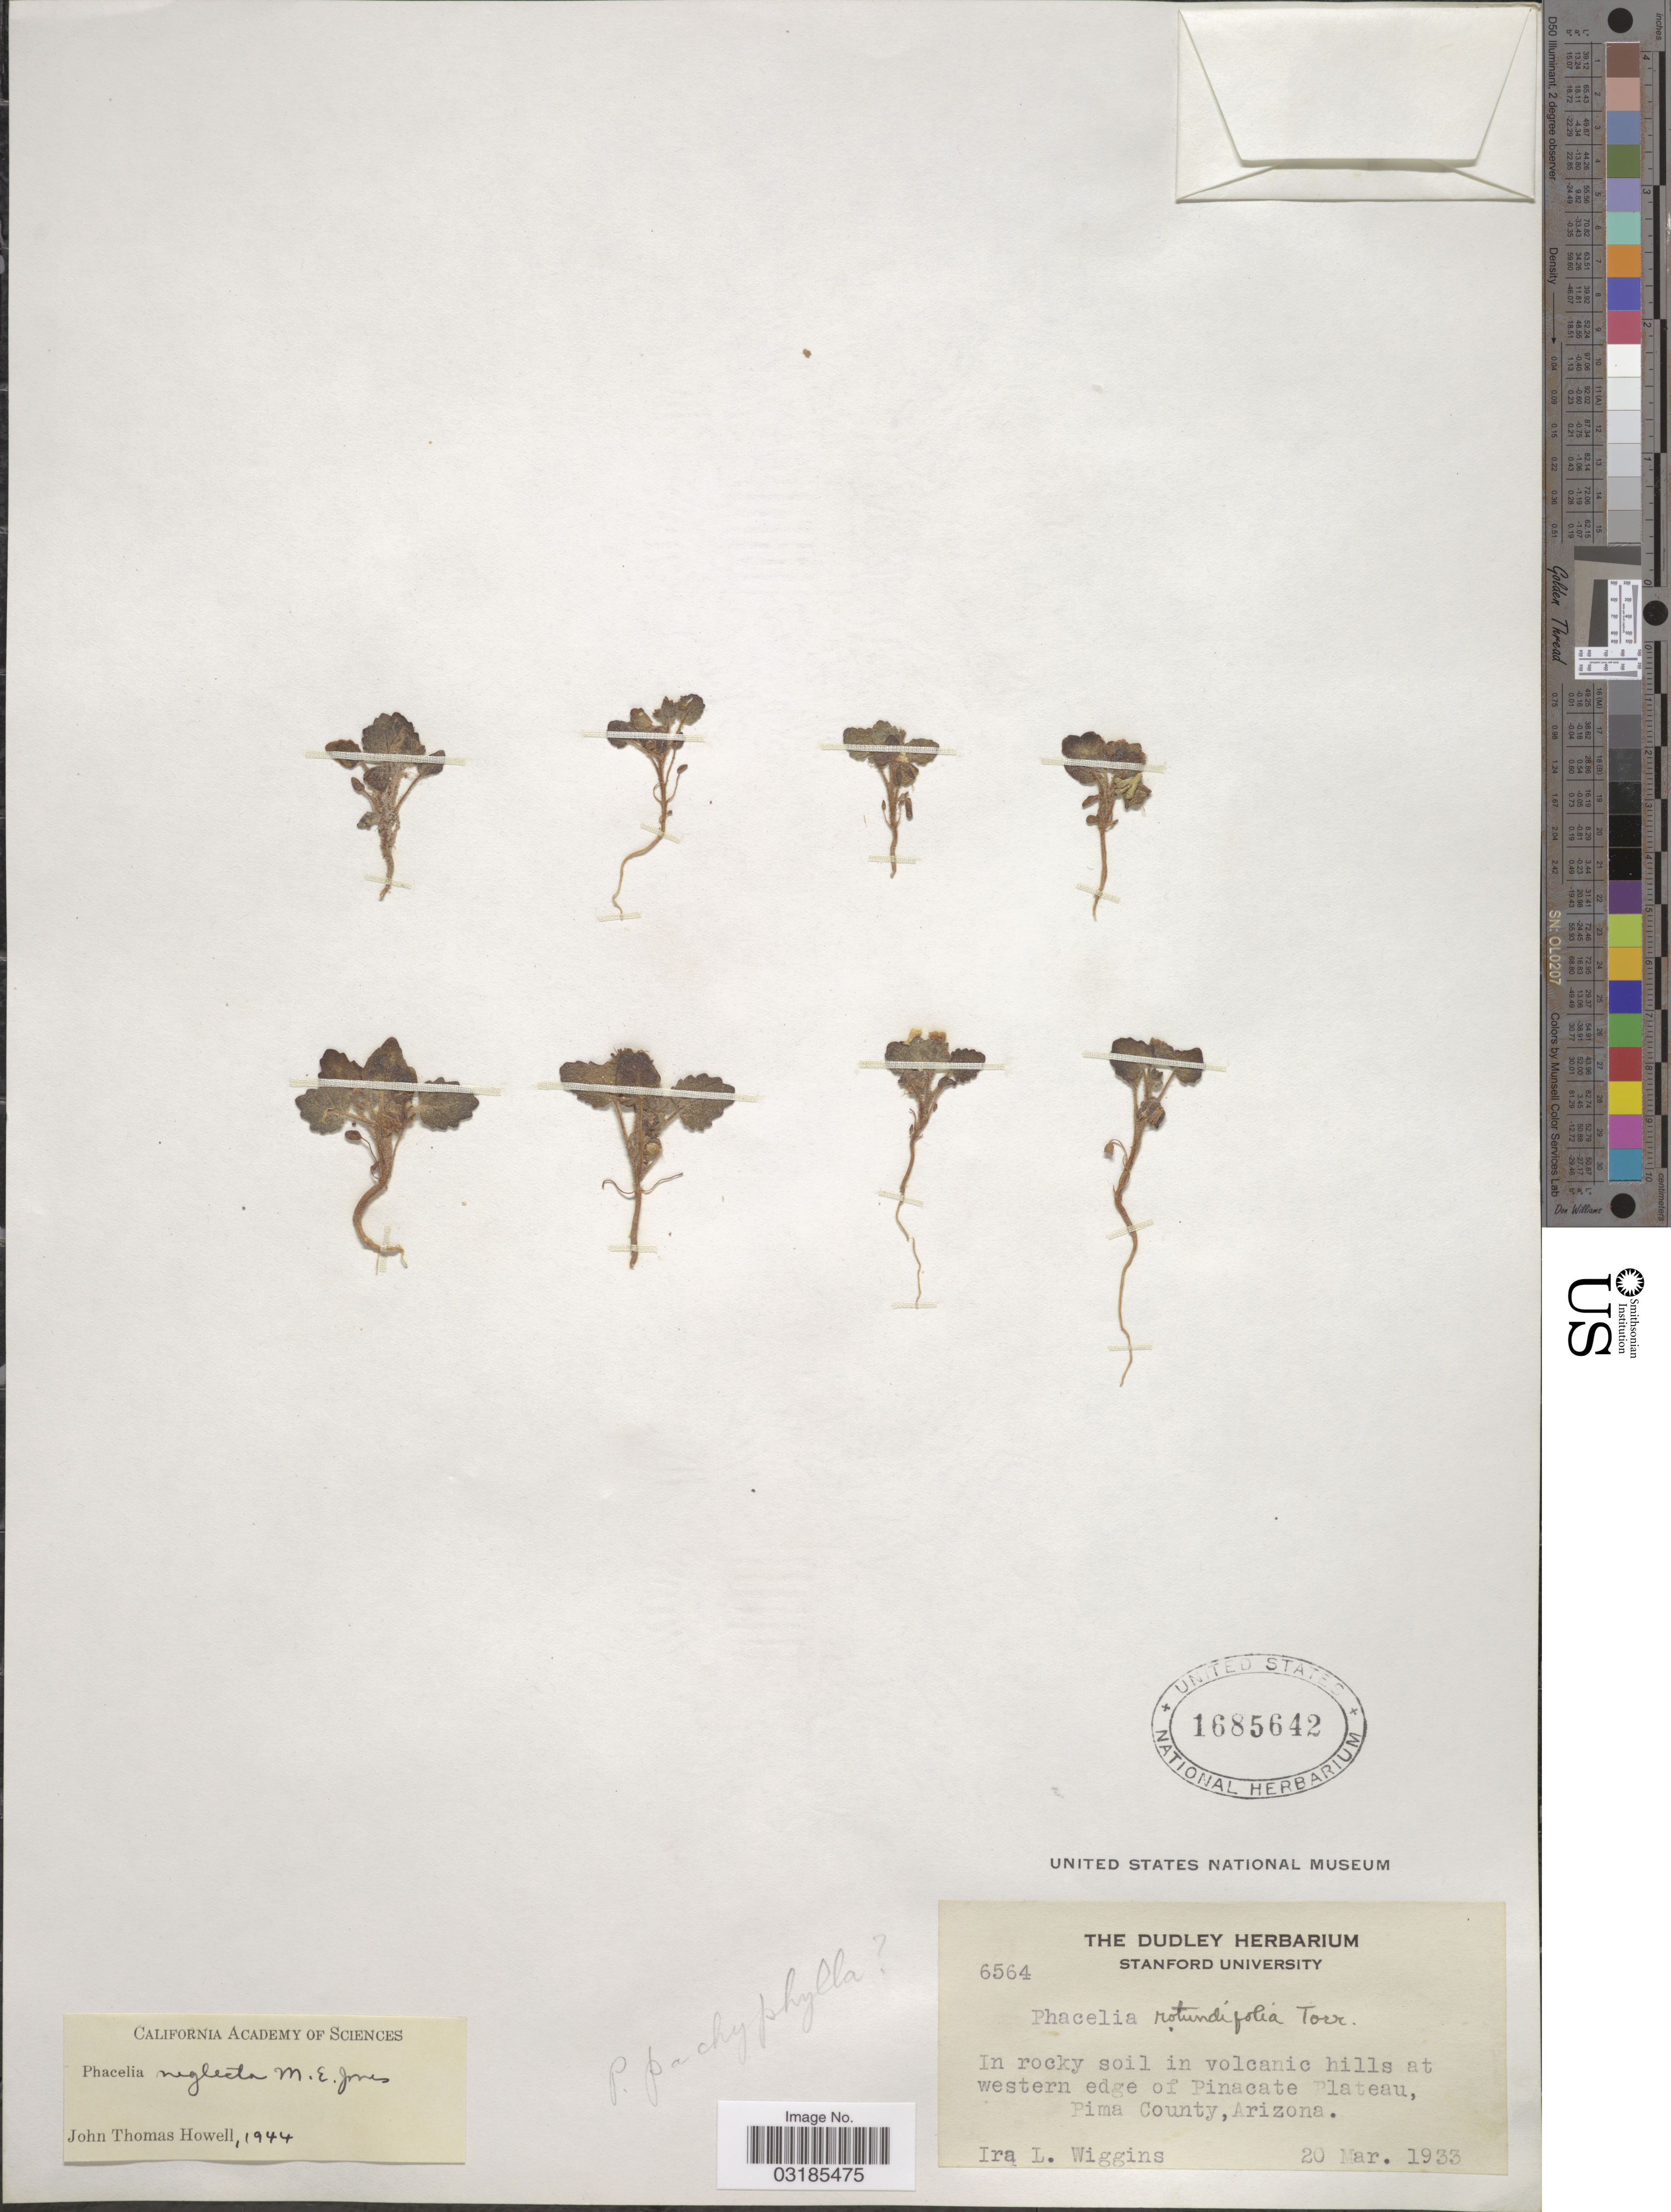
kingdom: Plantae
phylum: Tracheophyta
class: Magnoliopsida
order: Boraginales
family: Hydrophyllaceae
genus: Phacelia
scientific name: Phacelia neglecta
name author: M.E. Jones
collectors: I. L. Wiggins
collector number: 6564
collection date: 1933-03-20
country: United States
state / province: Arizona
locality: In rocky soil in volcanic hills at western edge of Pinacate Plateau, Pima County.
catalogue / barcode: US 1685642